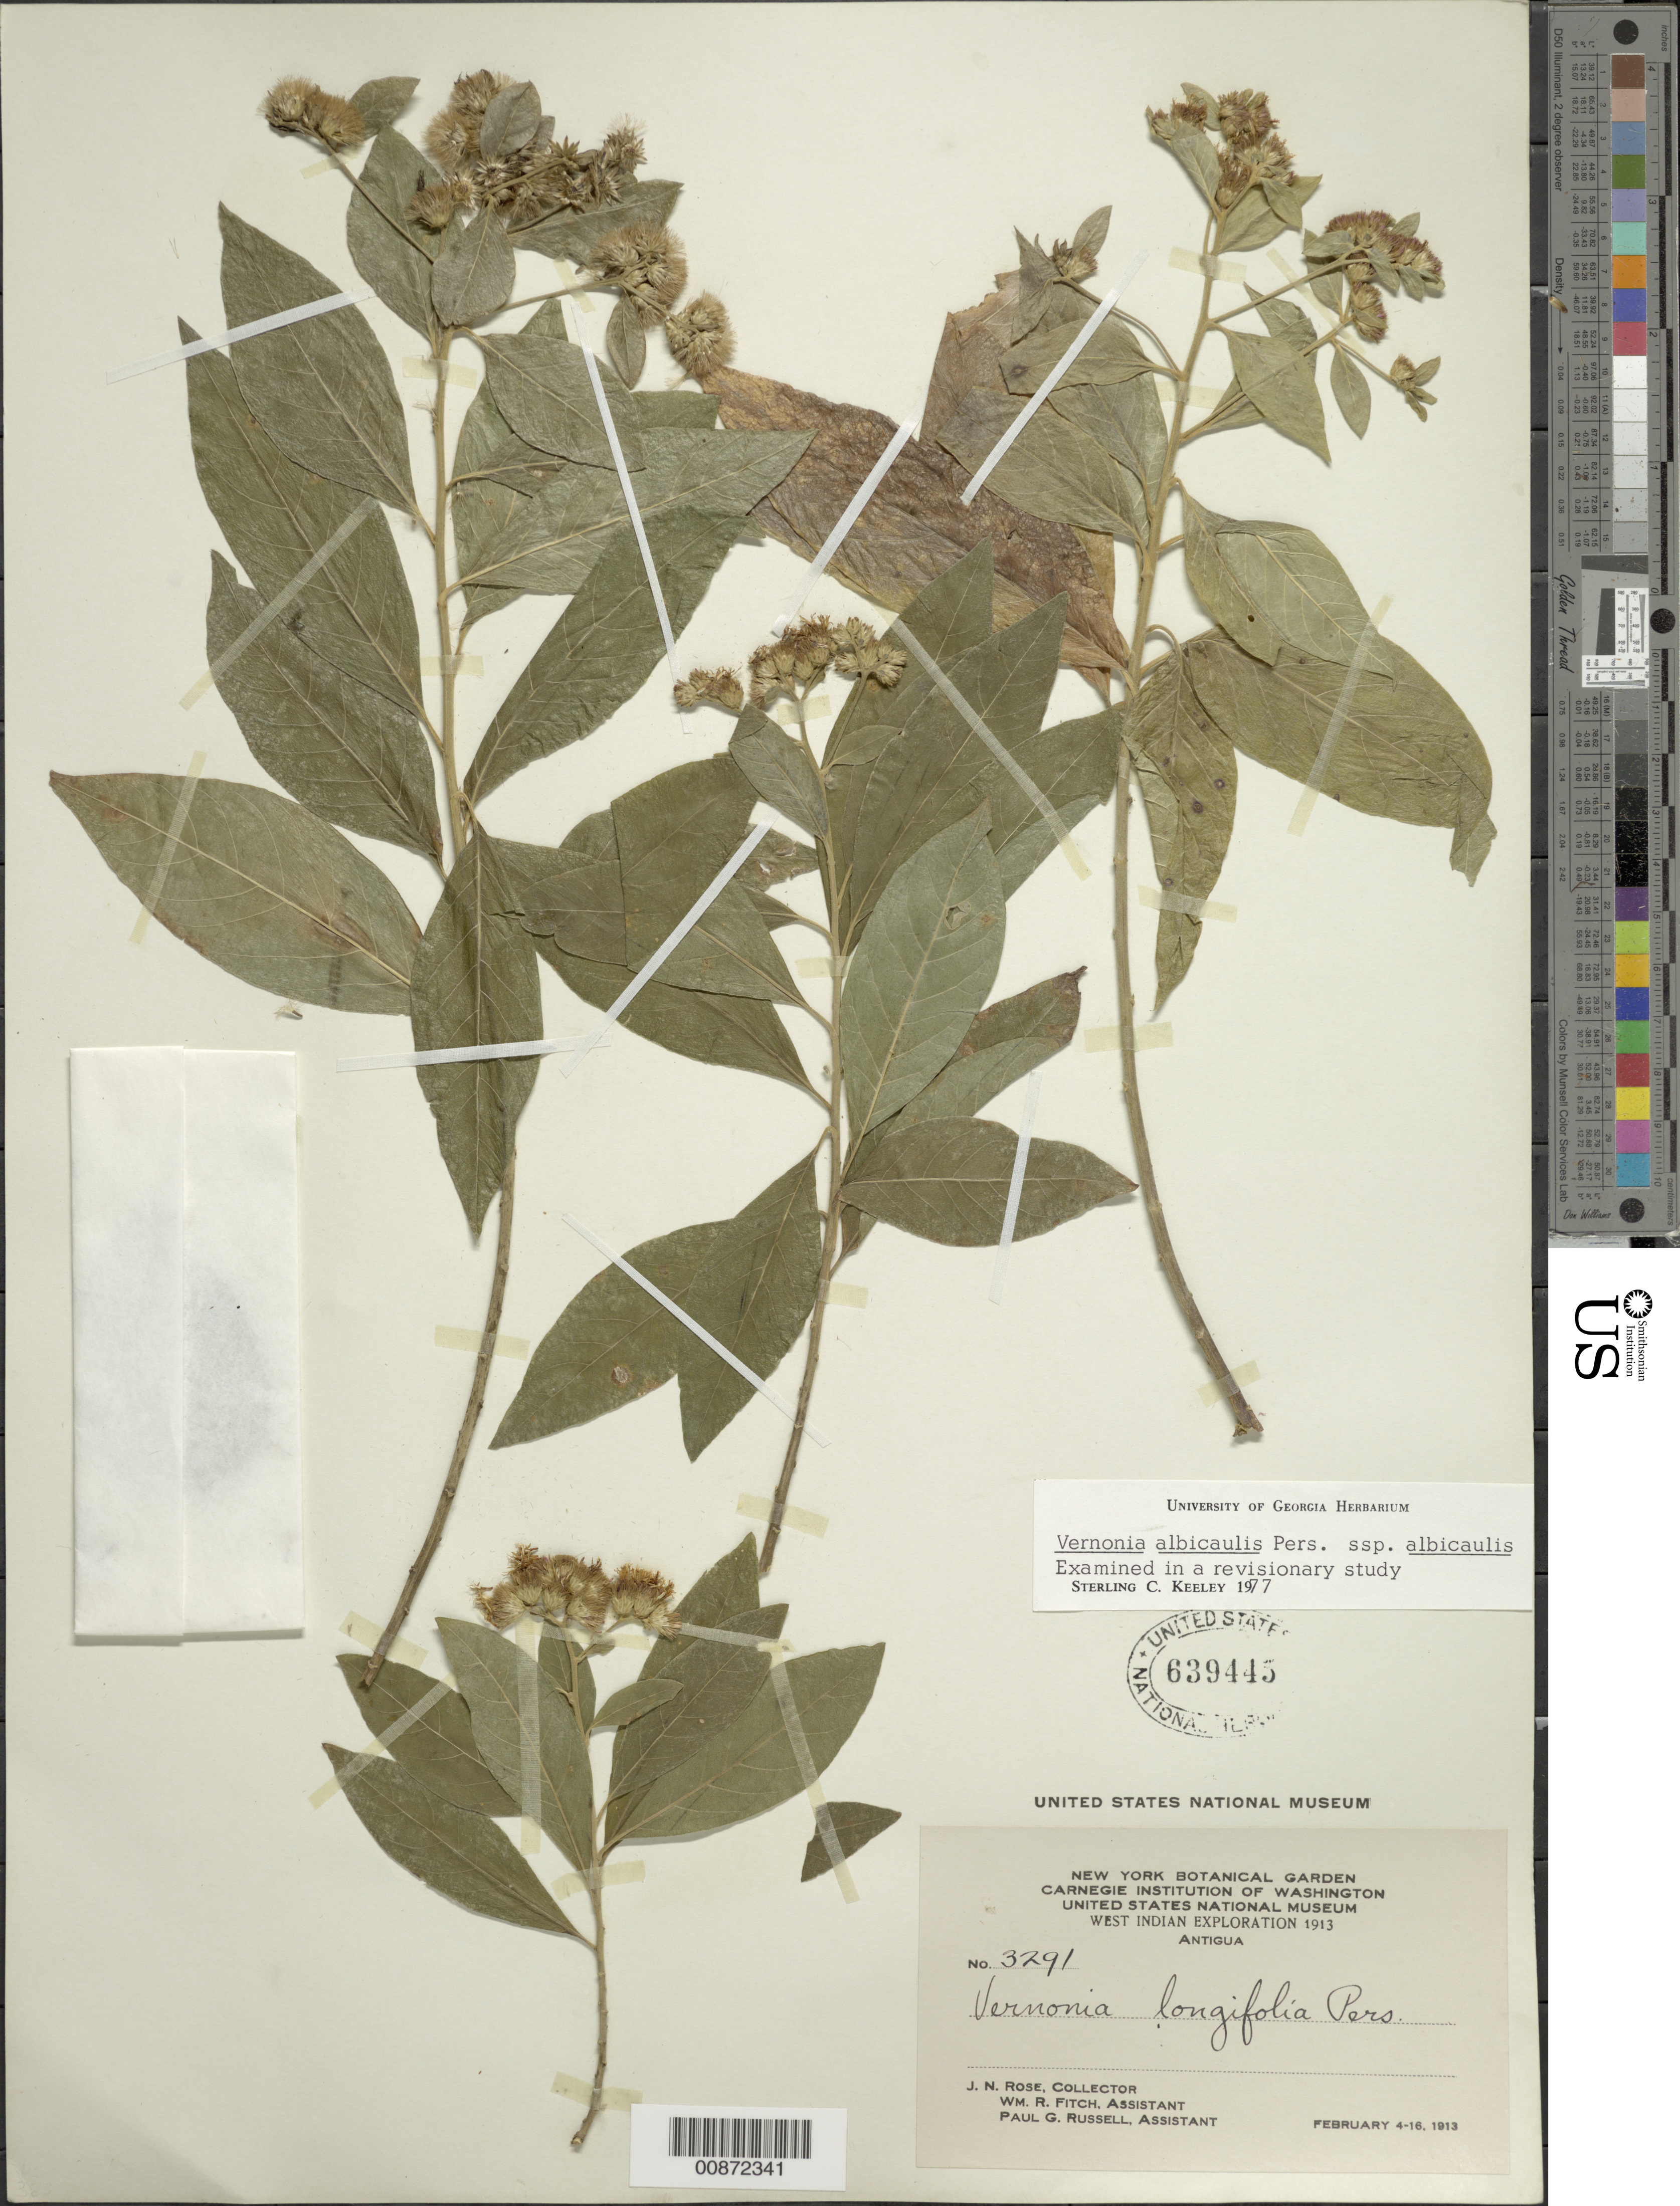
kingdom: Plantae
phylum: Tracheophyta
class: Magnoliopsida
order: Asterales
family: Asteraceae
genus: Lepidaploa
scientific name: Lepidaploa glabra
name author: (Willd.) H. Rob.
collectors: J. N. Rose, W. R. Fitch & P. G. Russell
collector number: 3291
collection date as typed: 04 Feb 1913 to 16 Feb 1913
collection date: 1913-02-04/1913-02-16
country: Antigua and Barbuda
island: Leeward Is.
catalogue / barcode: US 639445